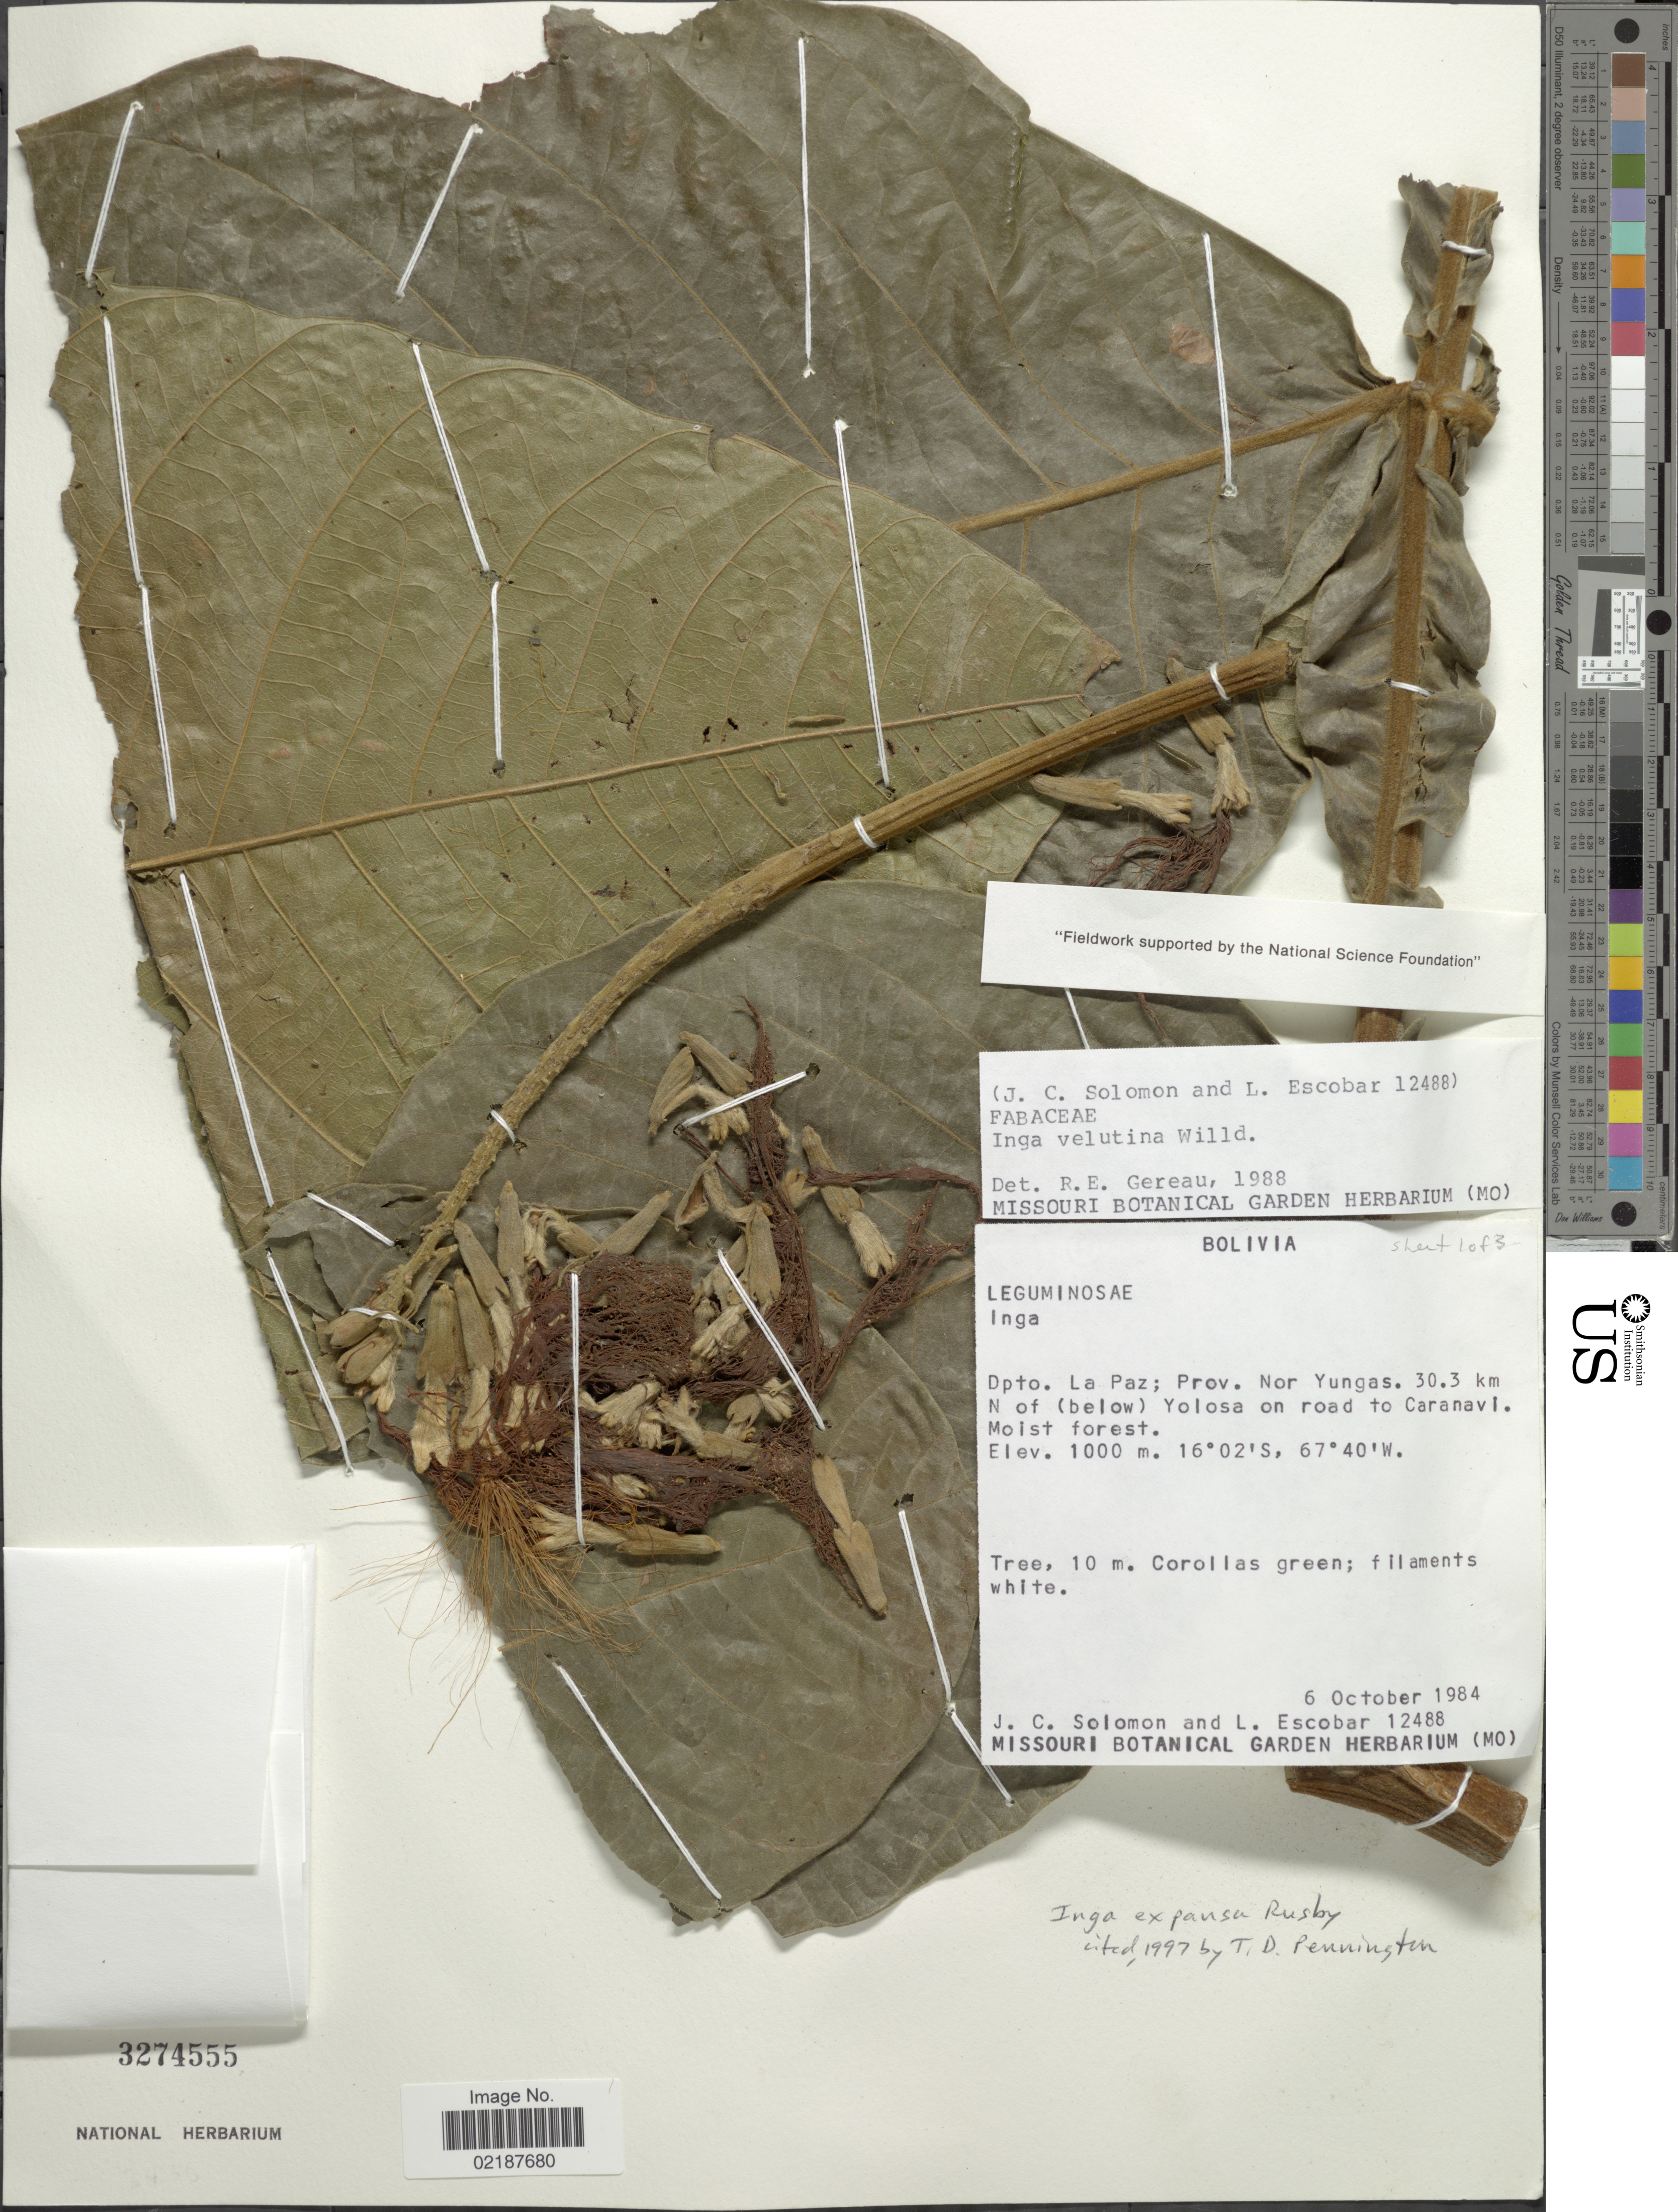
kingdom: Plantae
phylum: Tracheophyta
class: Magnoliopsida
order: Fabales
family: Fabaceae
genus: Inga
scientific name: Inga expansa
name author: Rusby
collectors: J. C. Solomon & L. Escobar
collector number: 12488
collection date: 1984-10-06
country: Bolivia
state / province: La Paz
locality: Dpto. La Paz, Prov. Nor Yungas, 30.3 km N of (below) Yolosa on road to Caranavi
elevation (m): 1000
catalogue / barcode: US 3274555